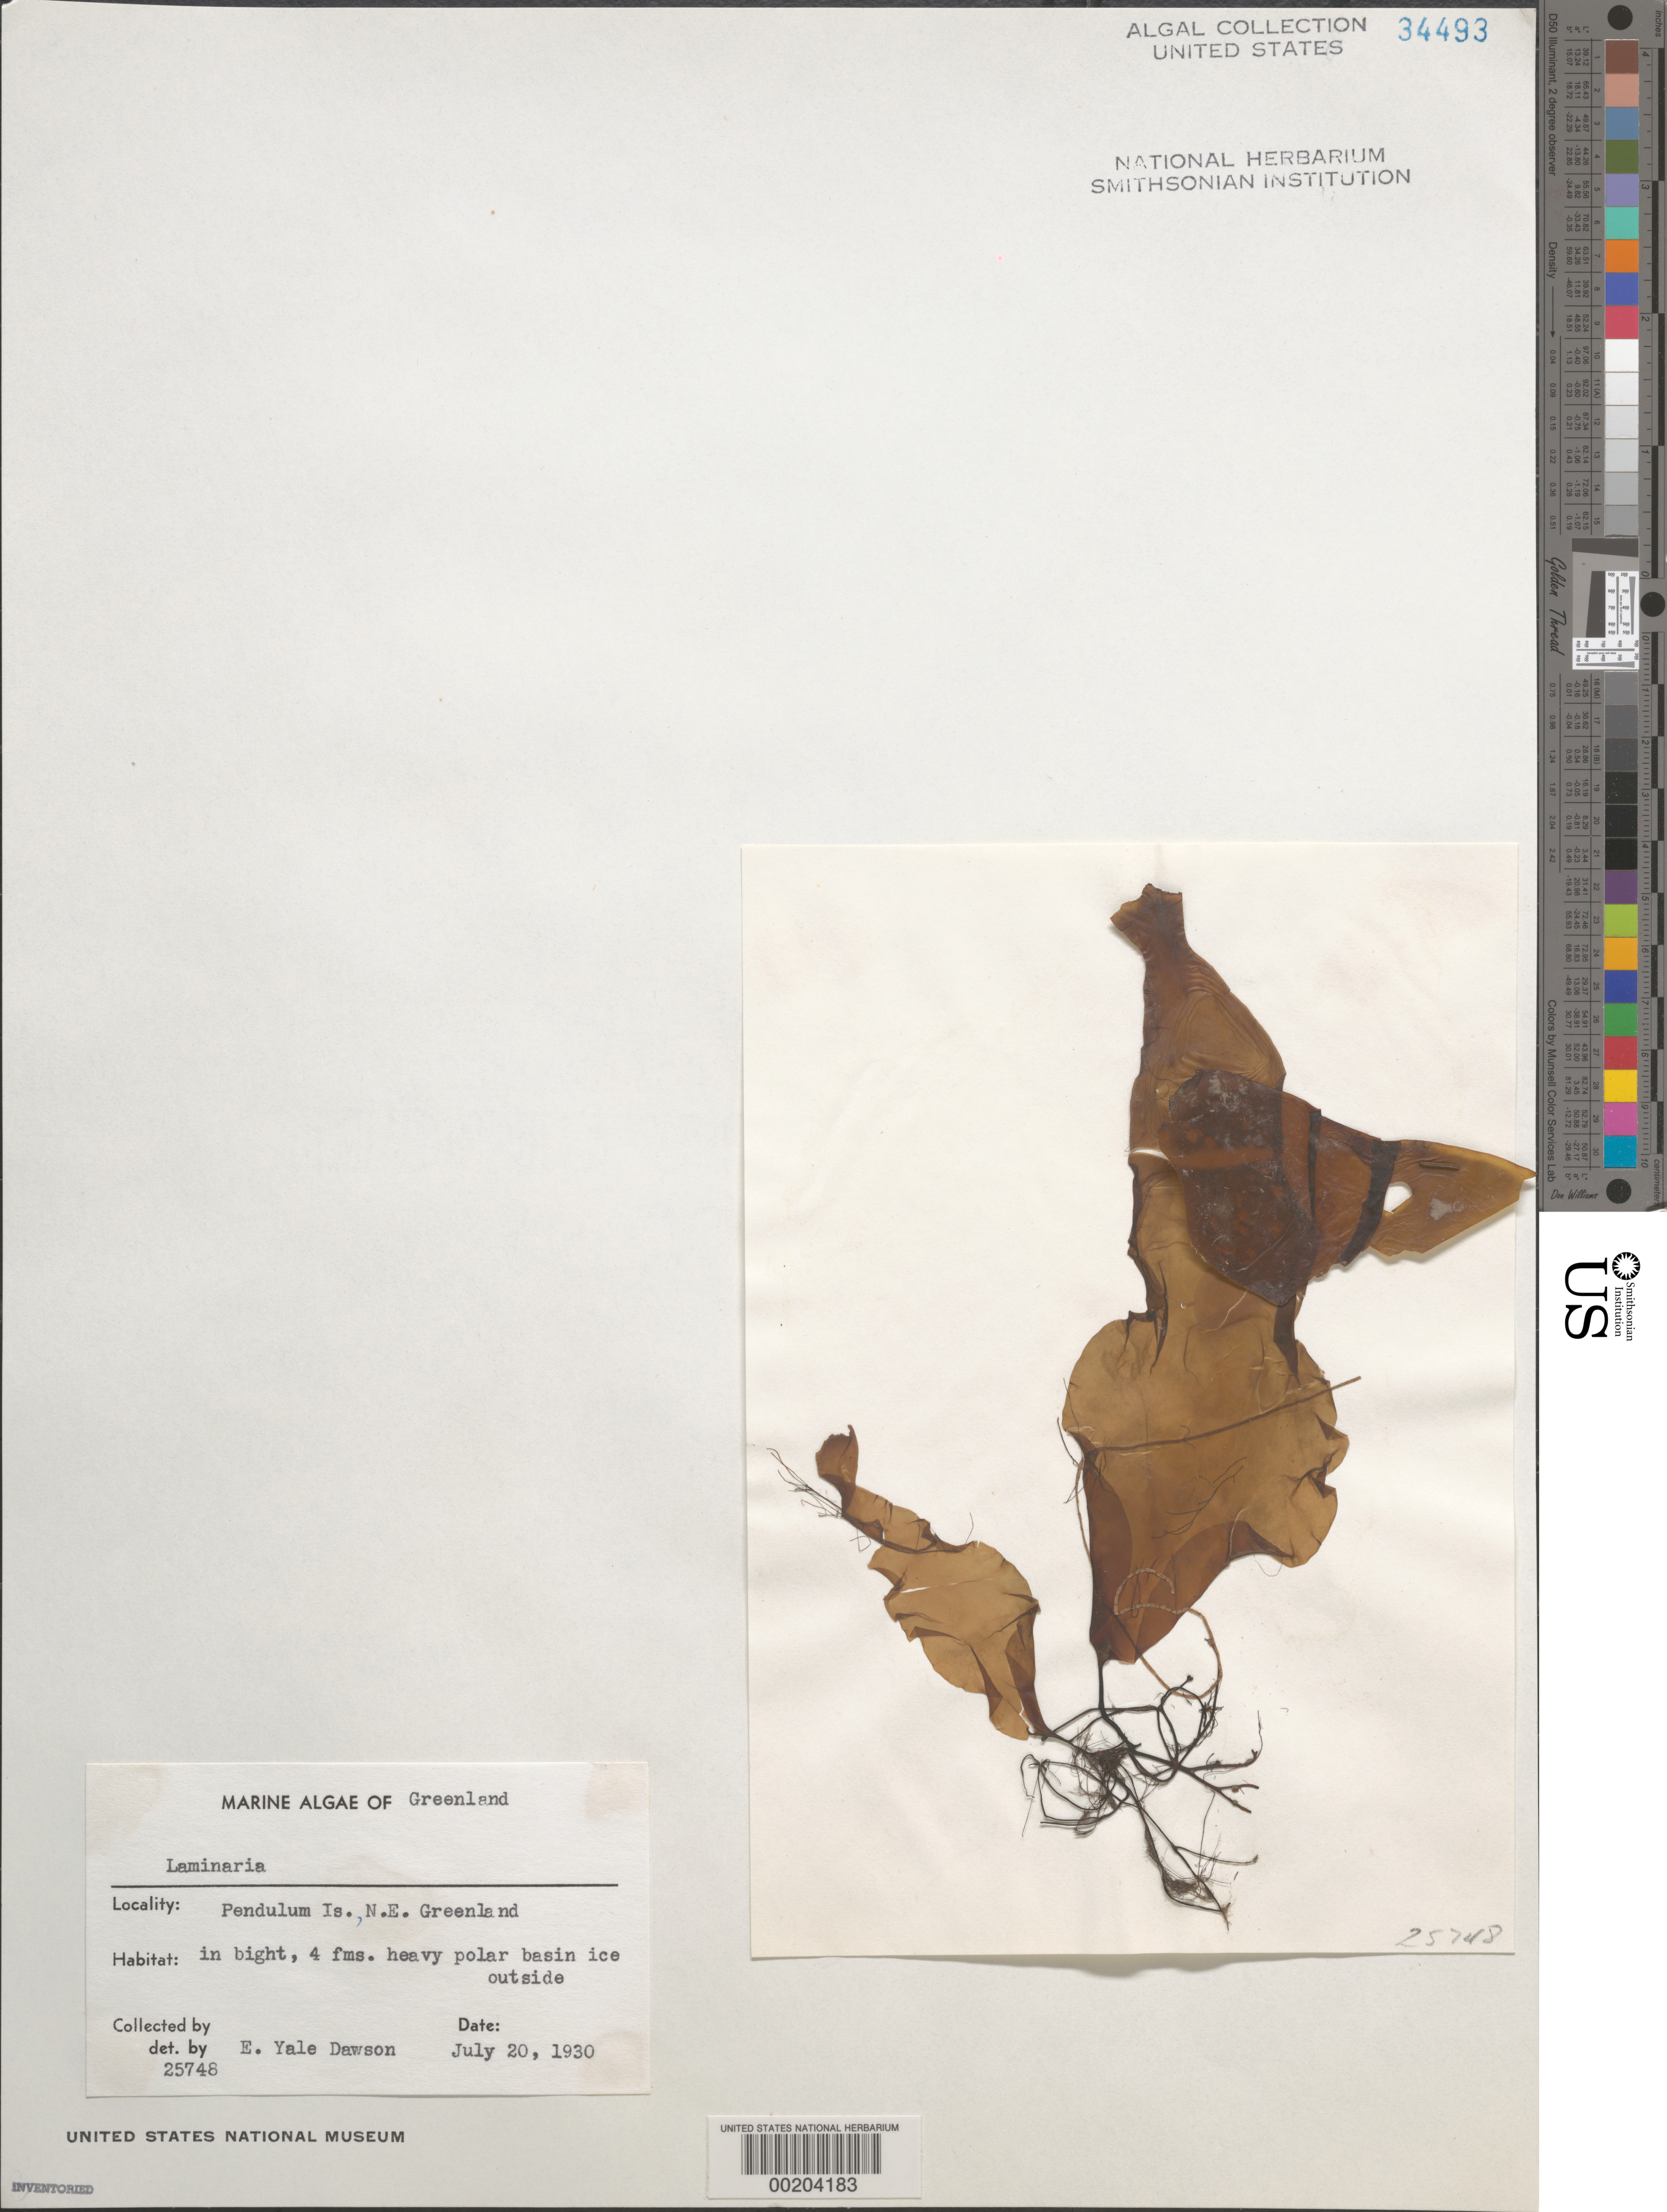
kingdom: Chromista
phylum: Ochrophyta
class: Phaeophyceae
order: Laminariales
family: Laminariaceae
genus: Laminaria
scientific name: Laminaria sp.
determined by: Dawson, E. Y.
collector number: EYD 25748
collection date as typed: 20 Jul 1930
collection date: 1930-07-20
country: Greenland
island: Pendulum Island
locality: Northeast Greenland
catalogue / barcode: US 34493